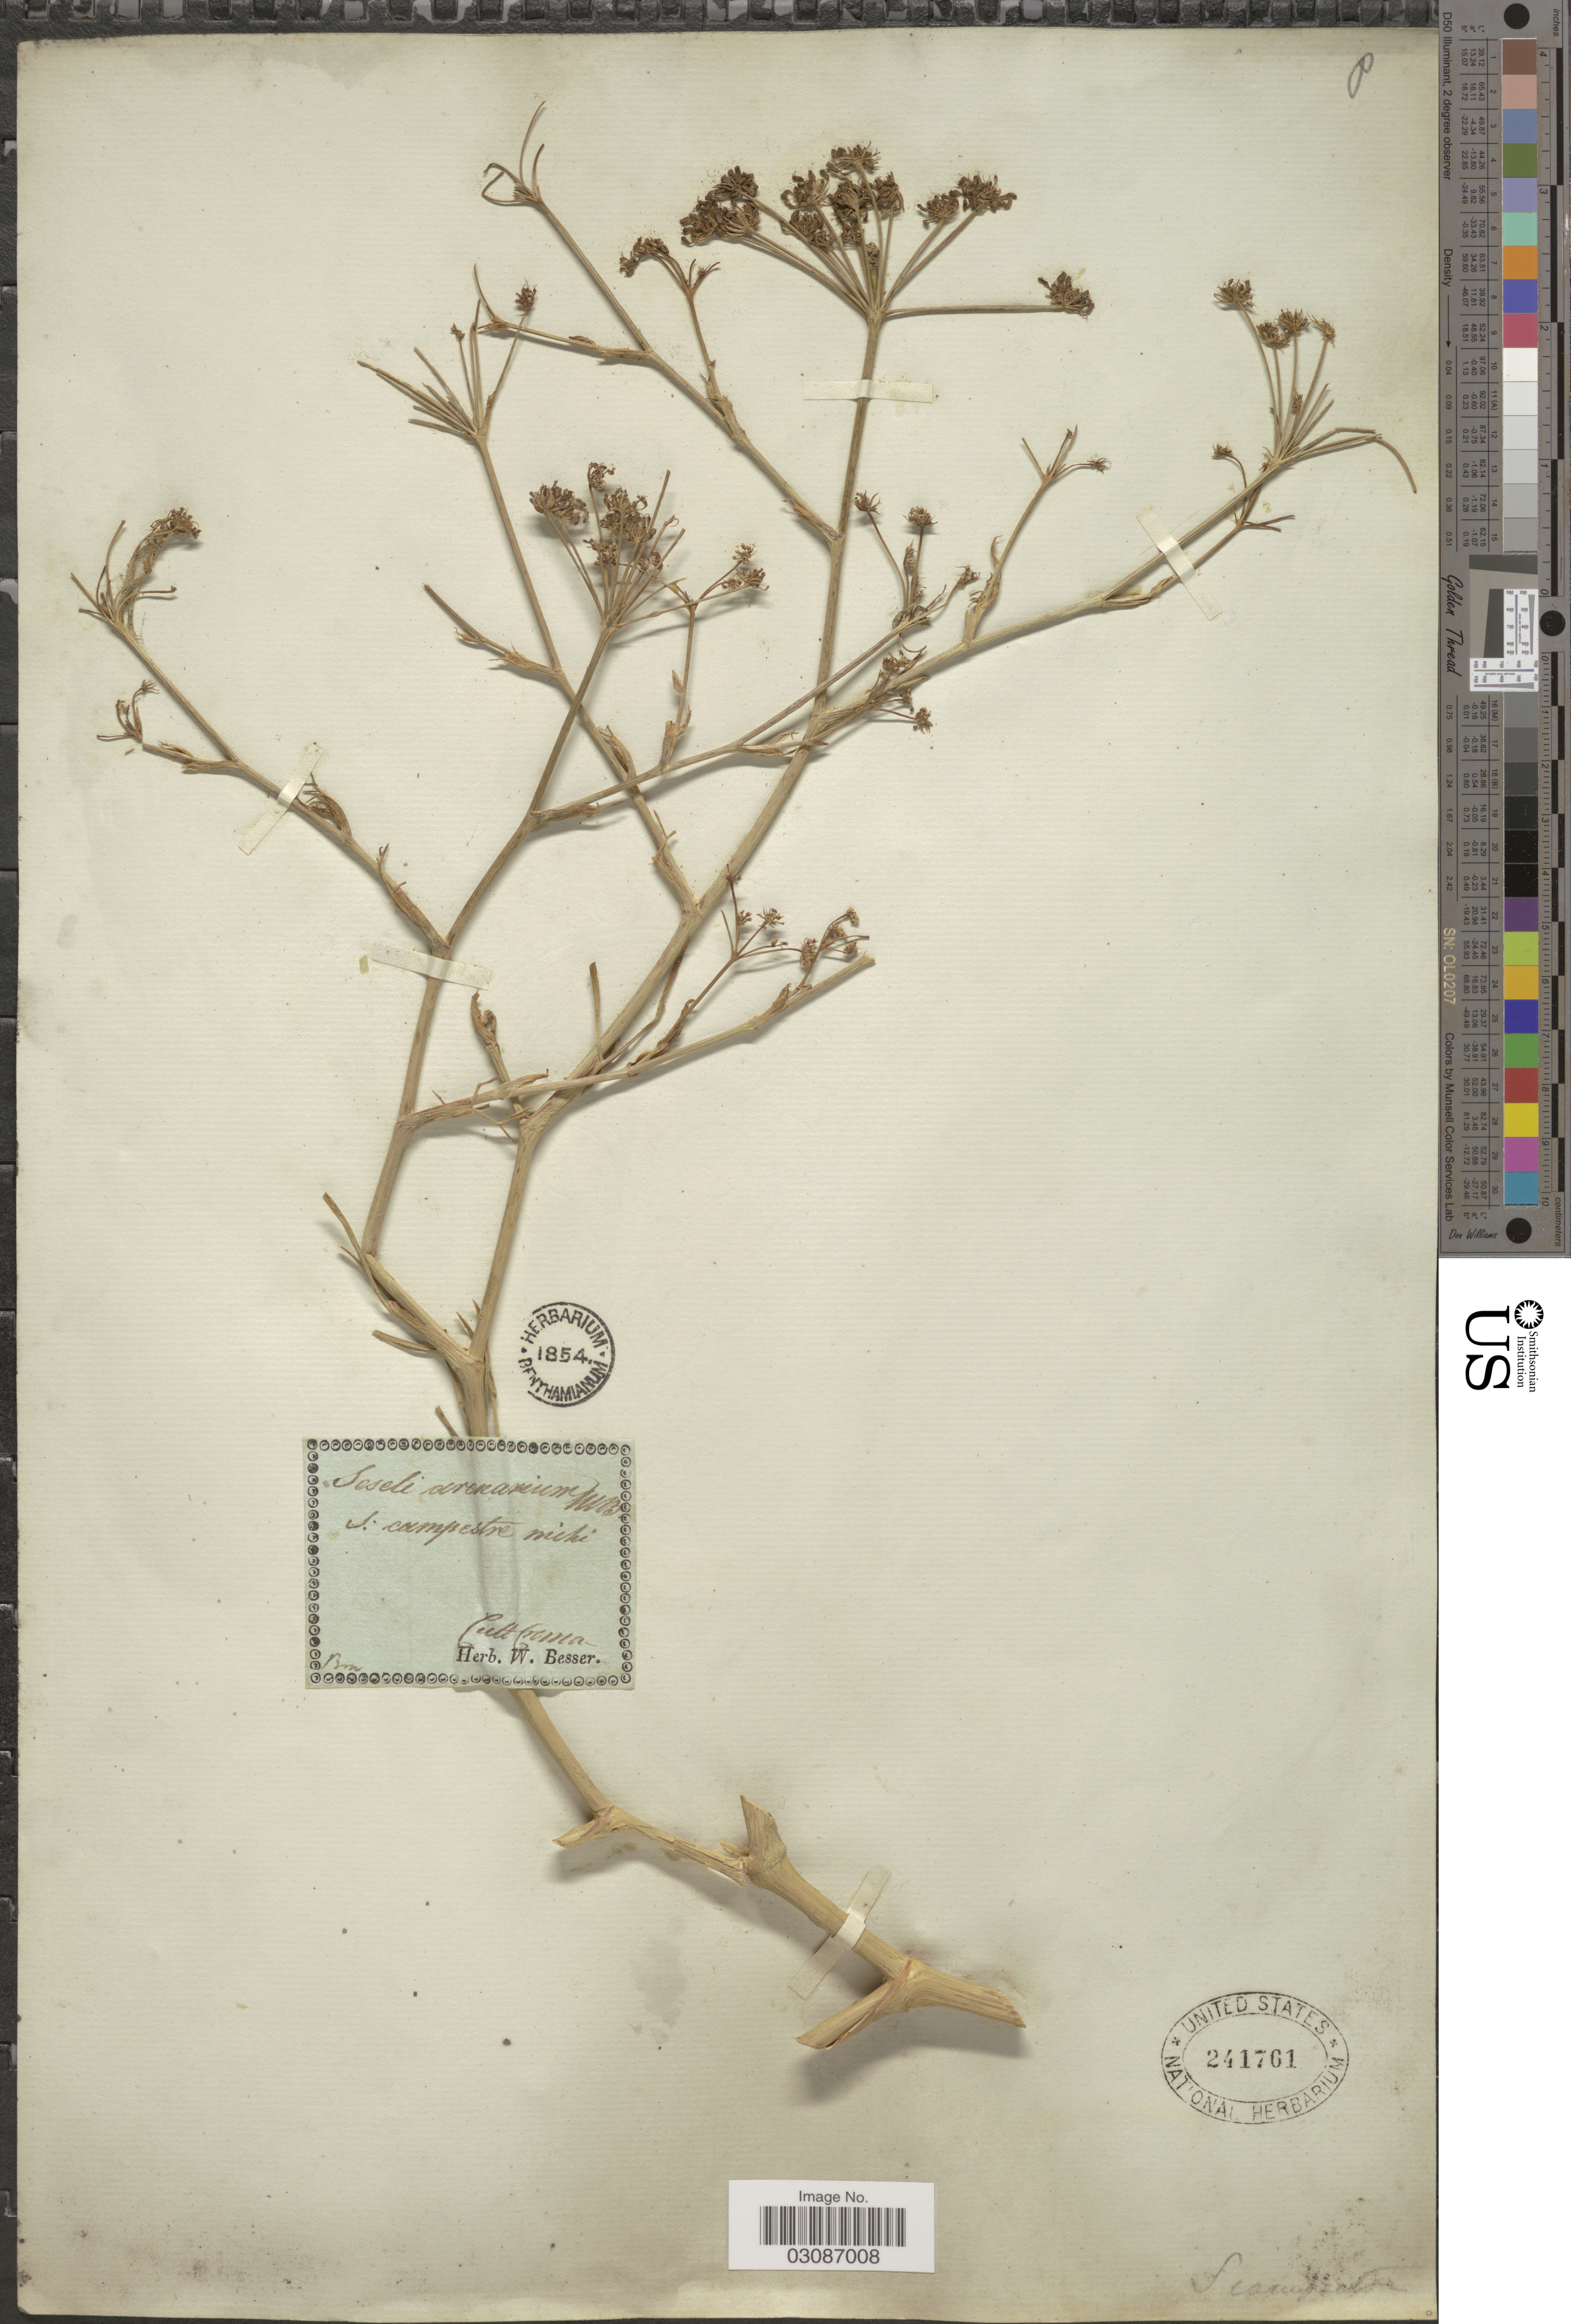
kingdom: Plantae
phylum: Tracheophyta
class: Magnoliopsida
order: Apiales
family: Apiaceae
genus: Seseli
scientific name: Seseli arenarium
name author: M. Bieb.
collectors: ex Herb. W. Besser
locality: Cult Coma [interpreted].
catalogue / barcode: US 241761